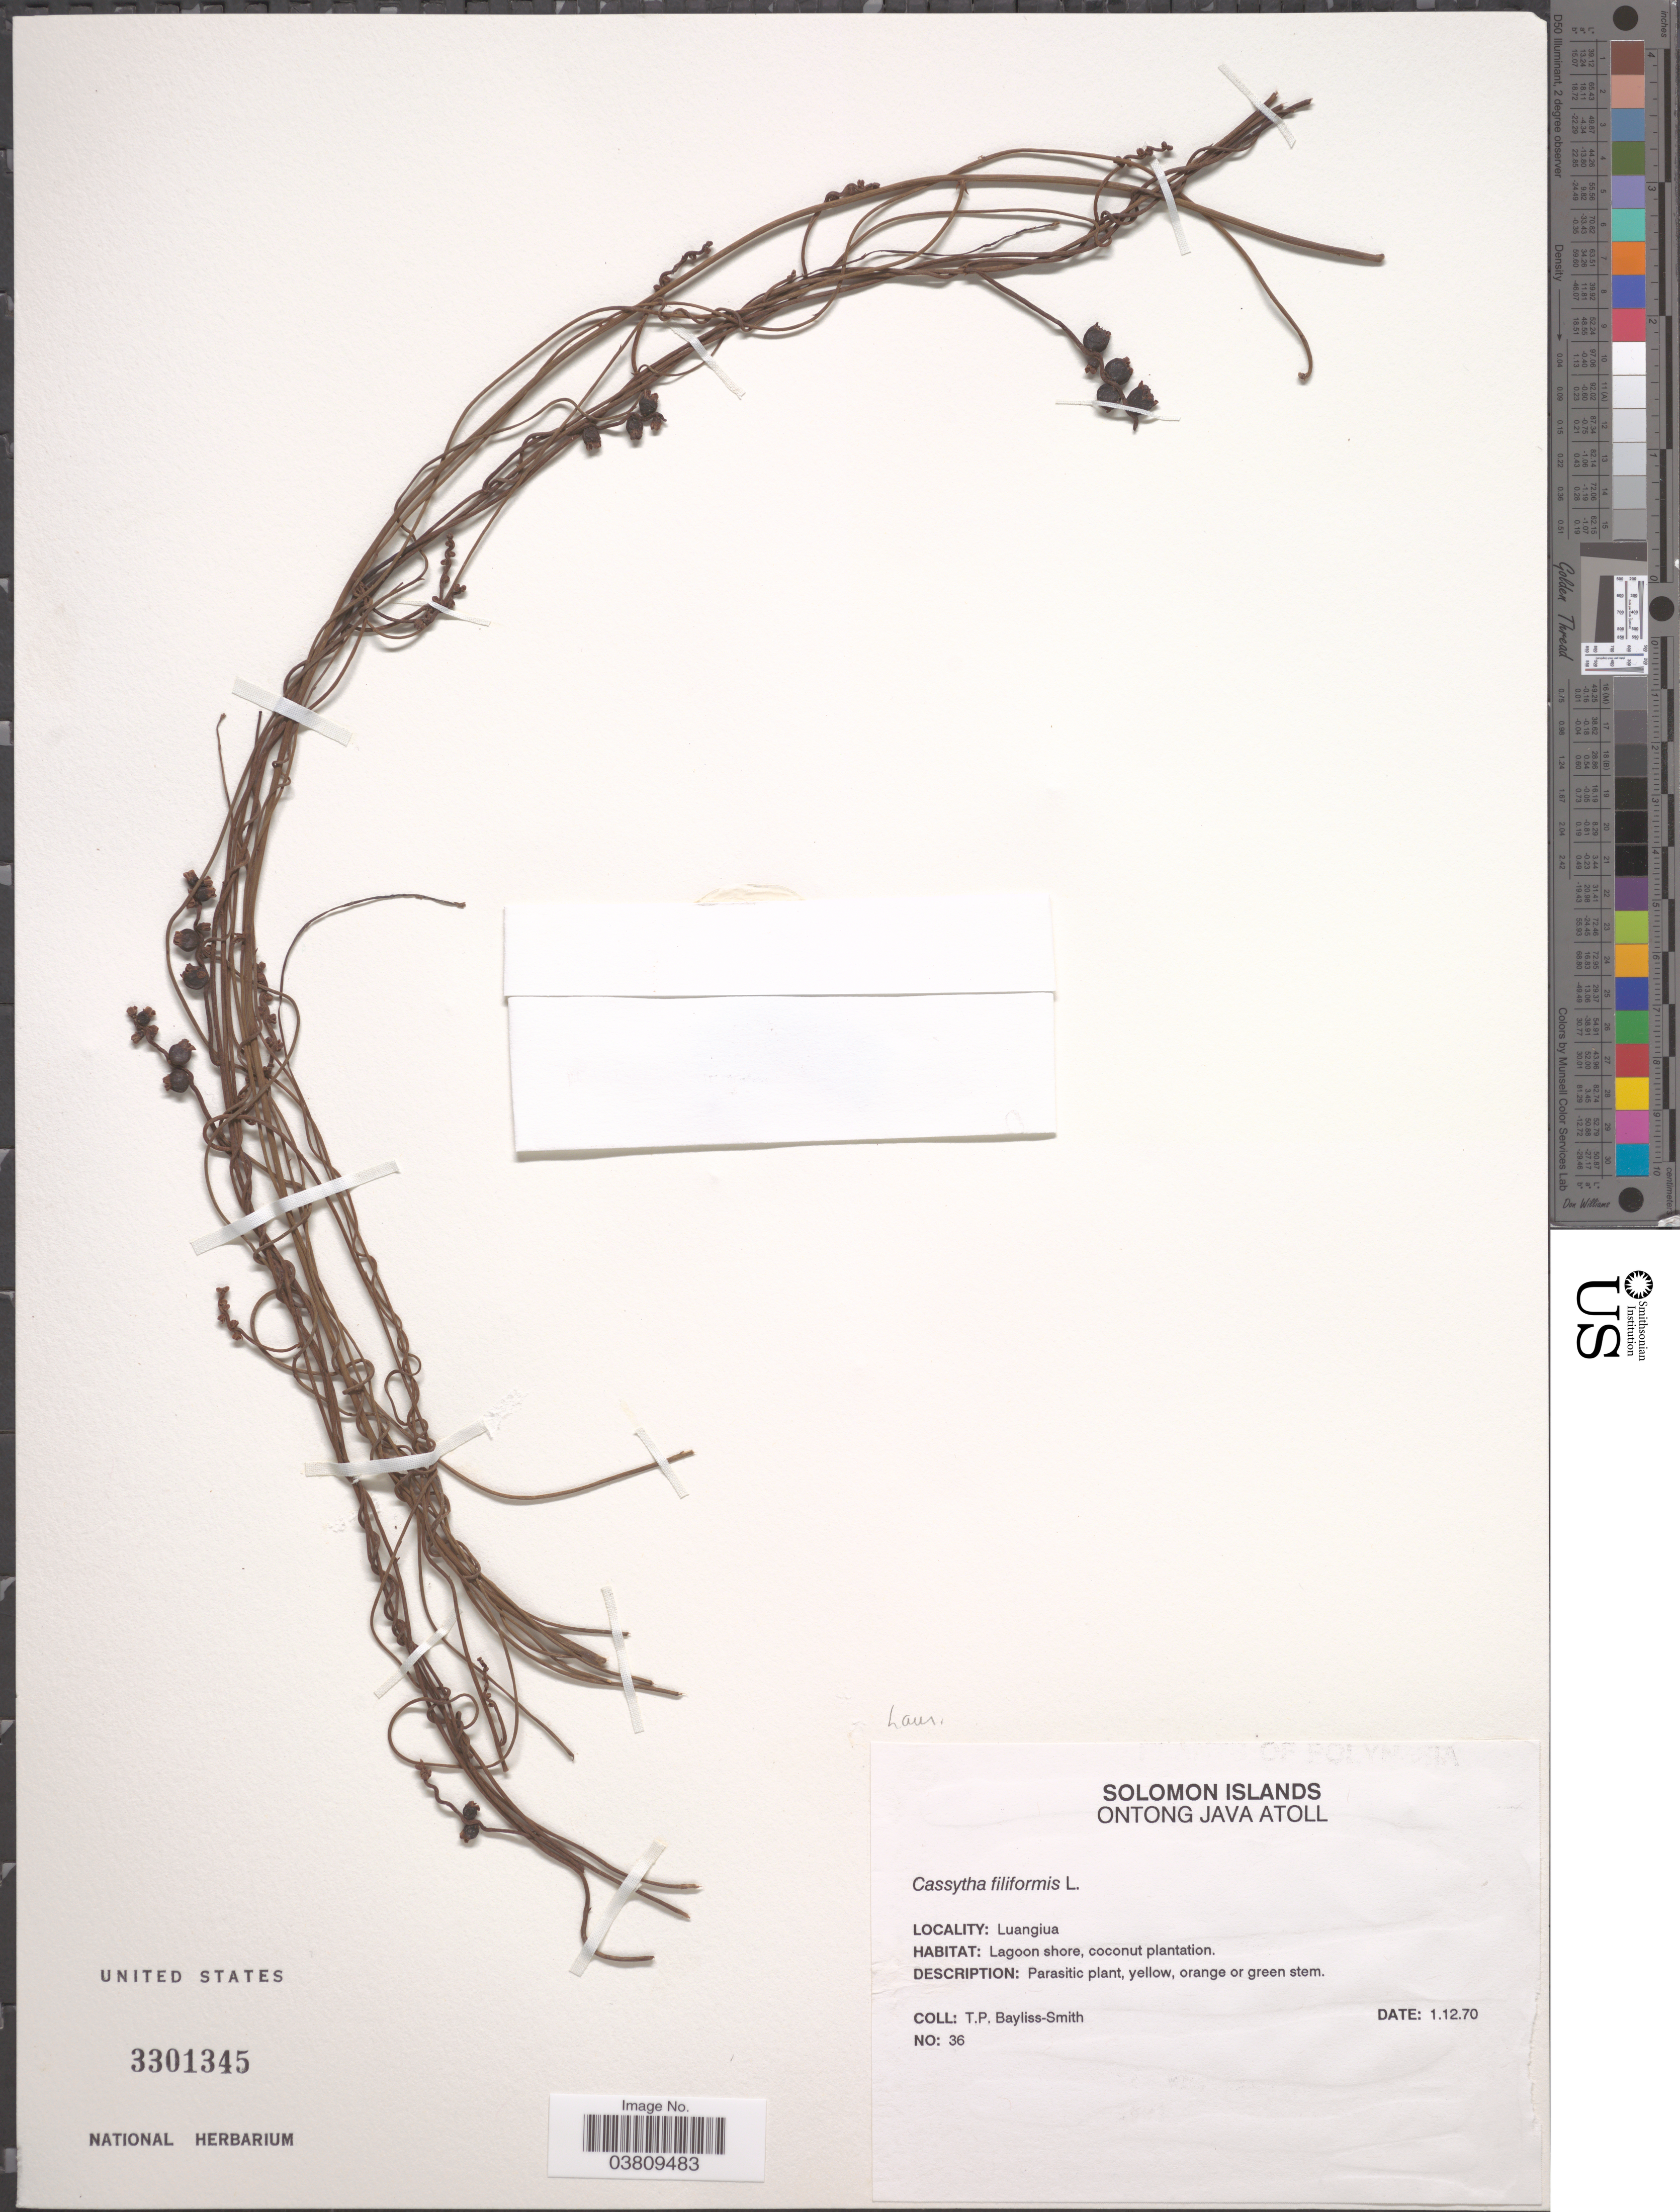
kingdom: Plantae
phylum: Tracheophyta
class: Magnoliopsida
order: Laurales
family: Lauraceae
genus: Cassytha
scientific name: Cassytha filiformis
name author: L.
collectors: T. P. Bayliss-Smith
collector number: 36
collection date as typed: Transcribed d/m/y: 1/12/70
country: Solomon Islands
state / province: Solomon Island Outliers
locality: Ontong Java Atoll. Luangiua. Lagoon shore, coconut plantation.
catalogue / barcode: US 3301345